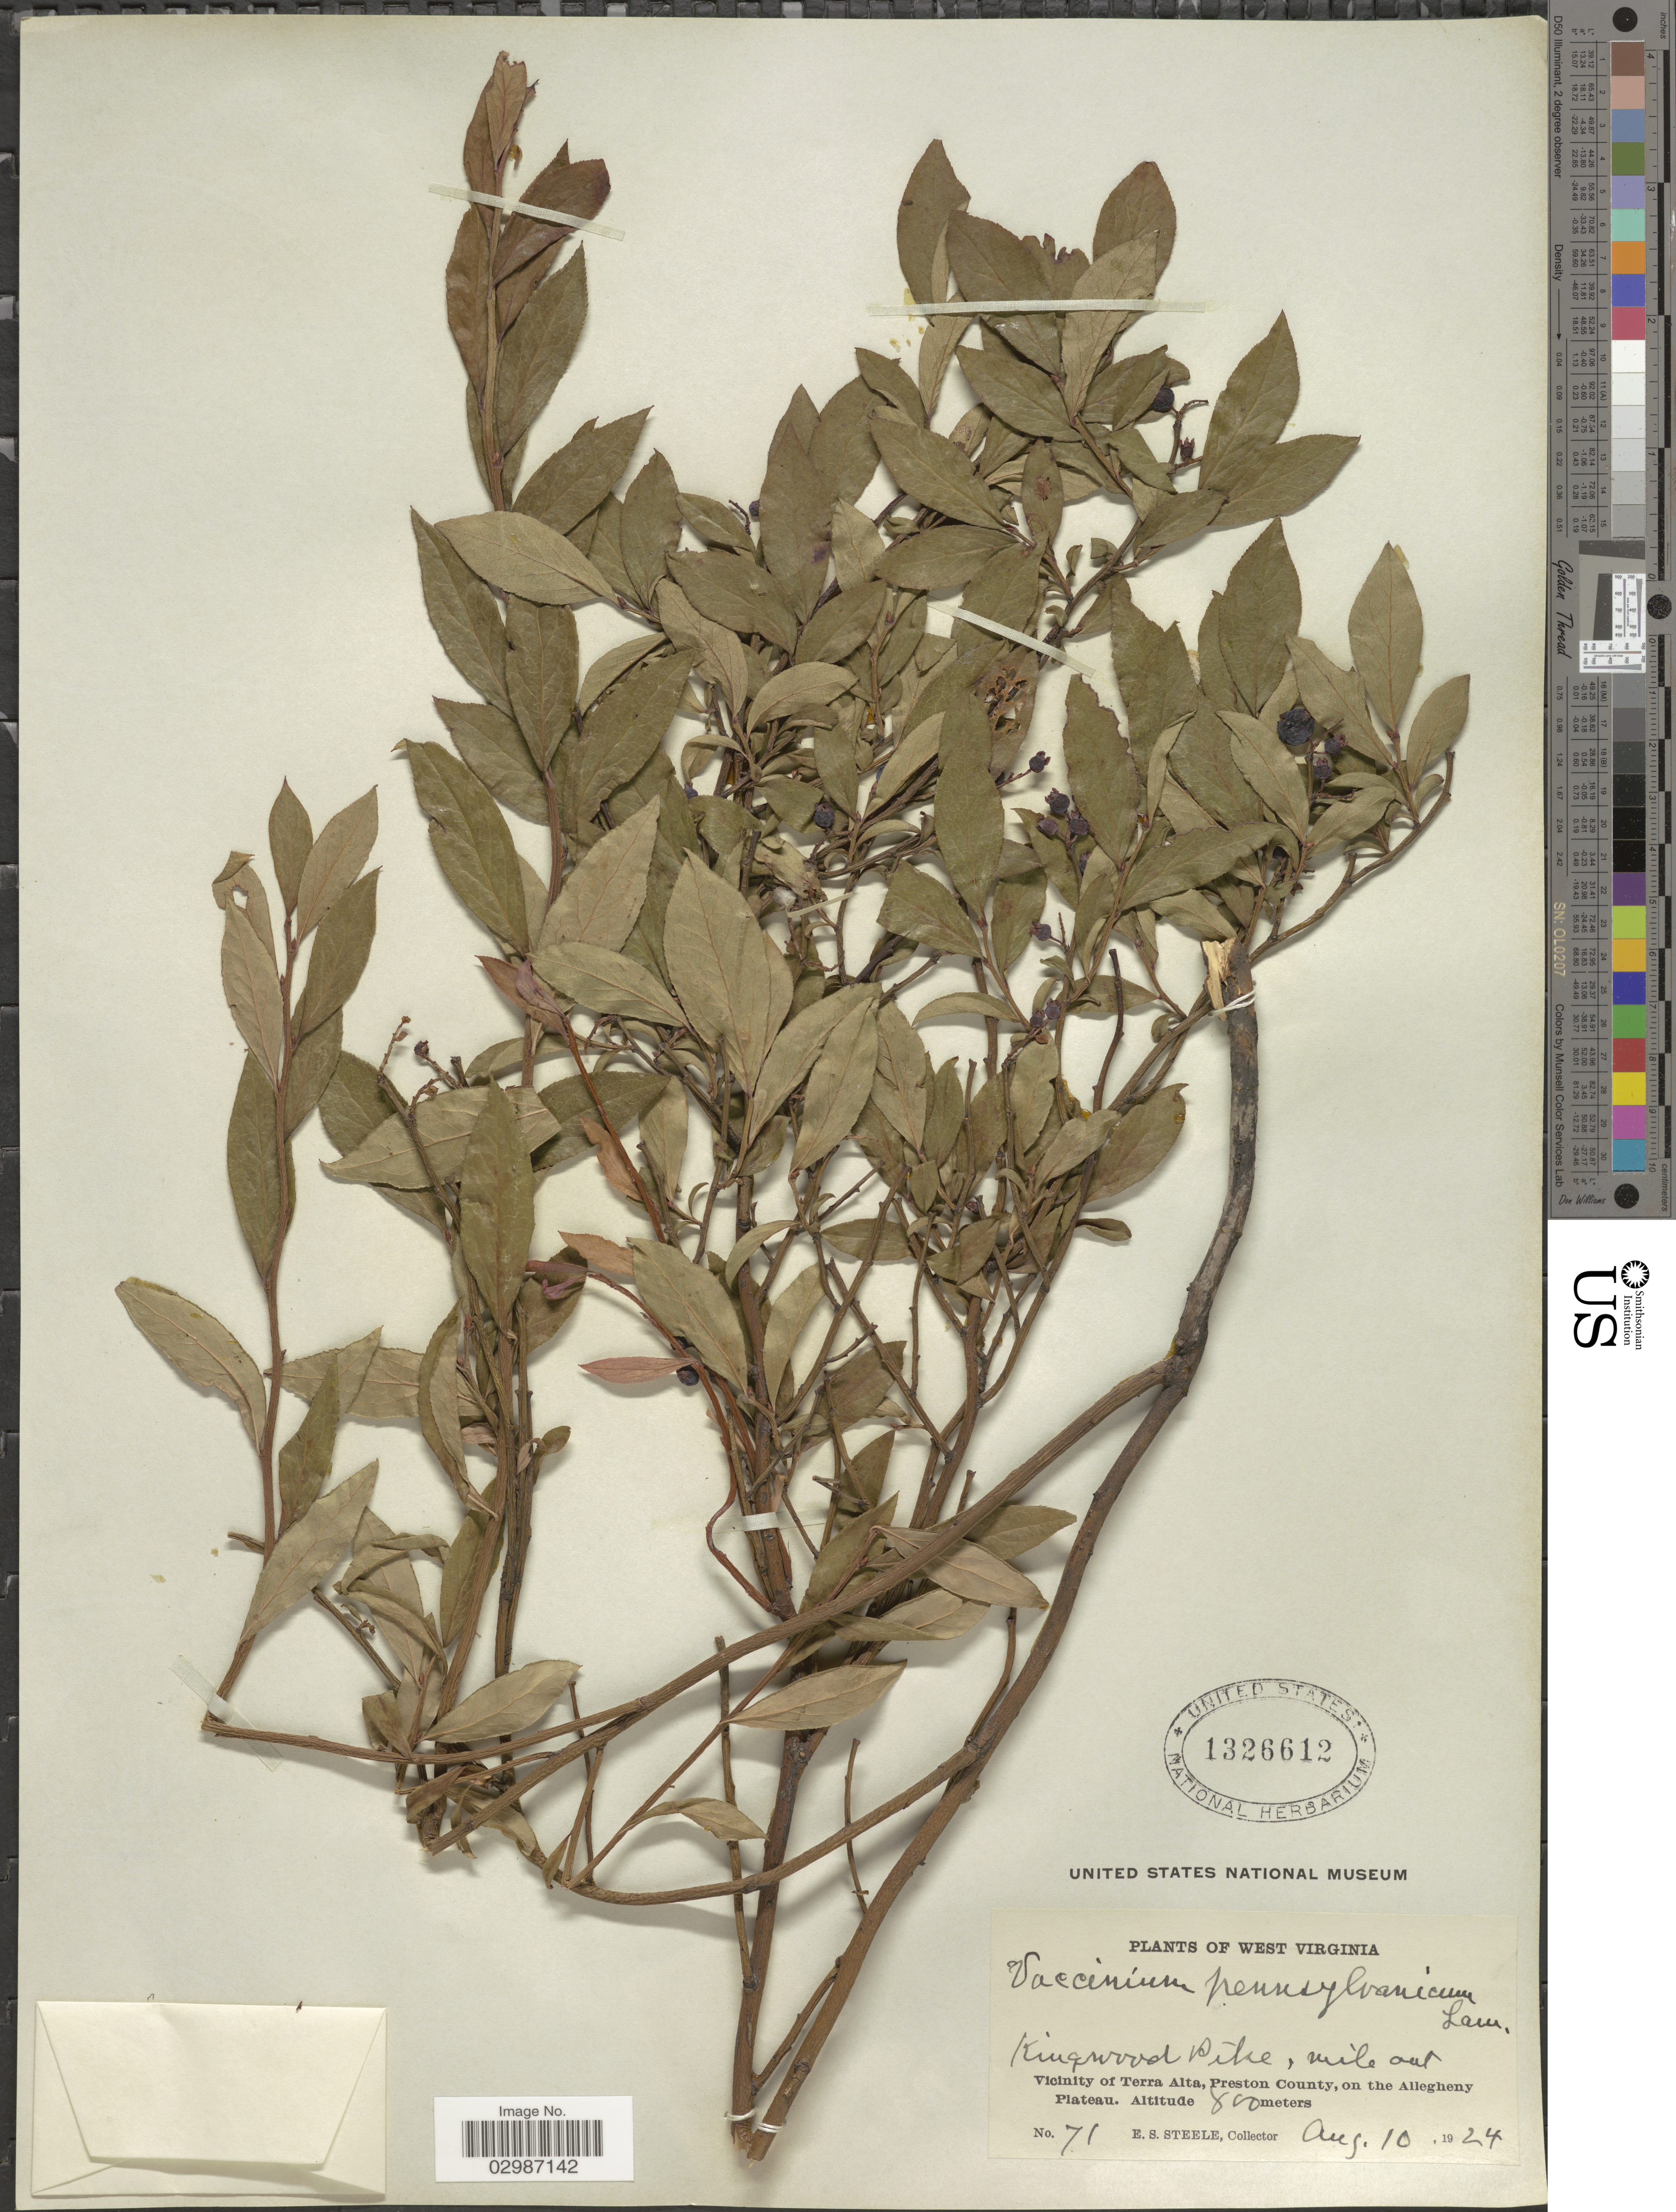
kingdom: Plantae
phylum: Tracheophyta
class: Magnoliopsida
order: Ericales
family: Ericaceae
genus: Vaccinium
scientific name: Vaccinium angustifolium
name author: Aiton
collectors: E. Steele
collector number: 71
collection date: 1924-08-10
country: United States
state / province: West Virginia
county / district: Preston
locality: Kingwood Pike, mile out. Vicinity of Terra Alta, Preston County, on the Allegheny Plateau.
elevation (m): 800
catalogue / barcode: US 1326612